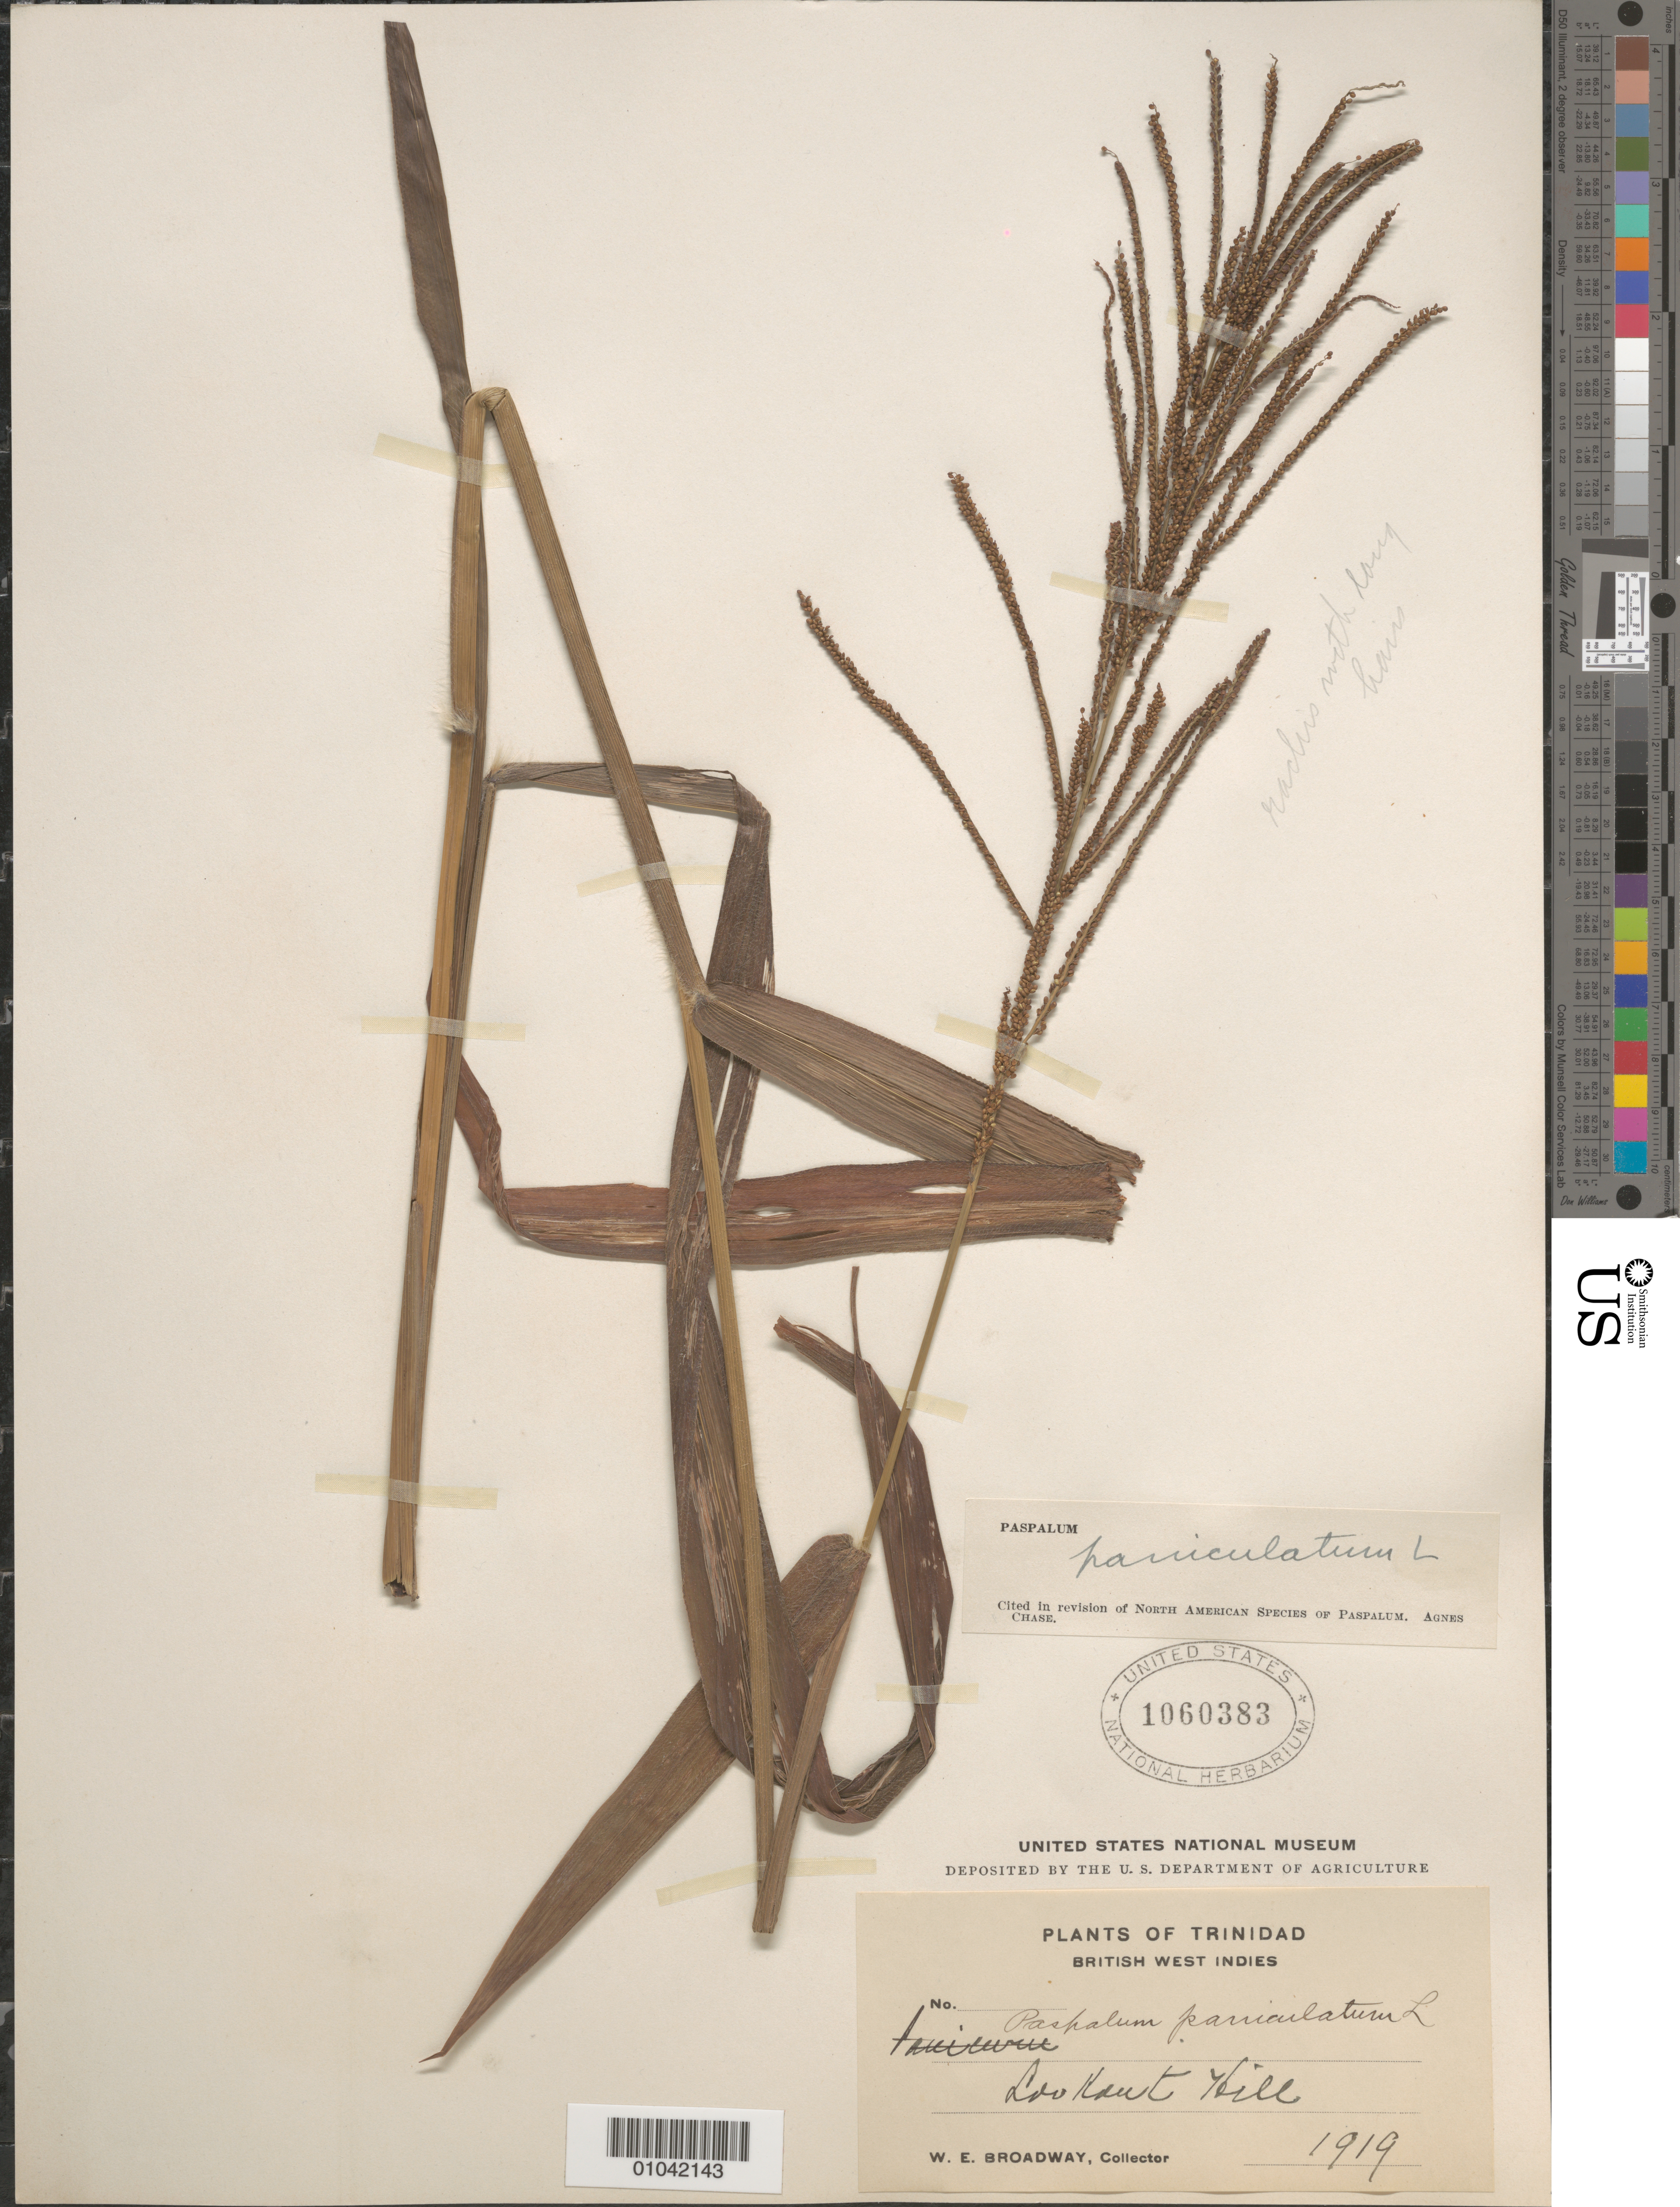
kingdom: Plantae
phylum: Tracheophyta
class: Liliopsida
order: Poales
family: Poaceae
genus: Paspalum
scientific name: Paspalum paniculatum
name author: L.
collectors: W. E. Broadway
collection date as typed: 1919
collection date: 1919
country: Trinidad and Tobago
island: Trinidad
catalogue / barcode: US 1060383